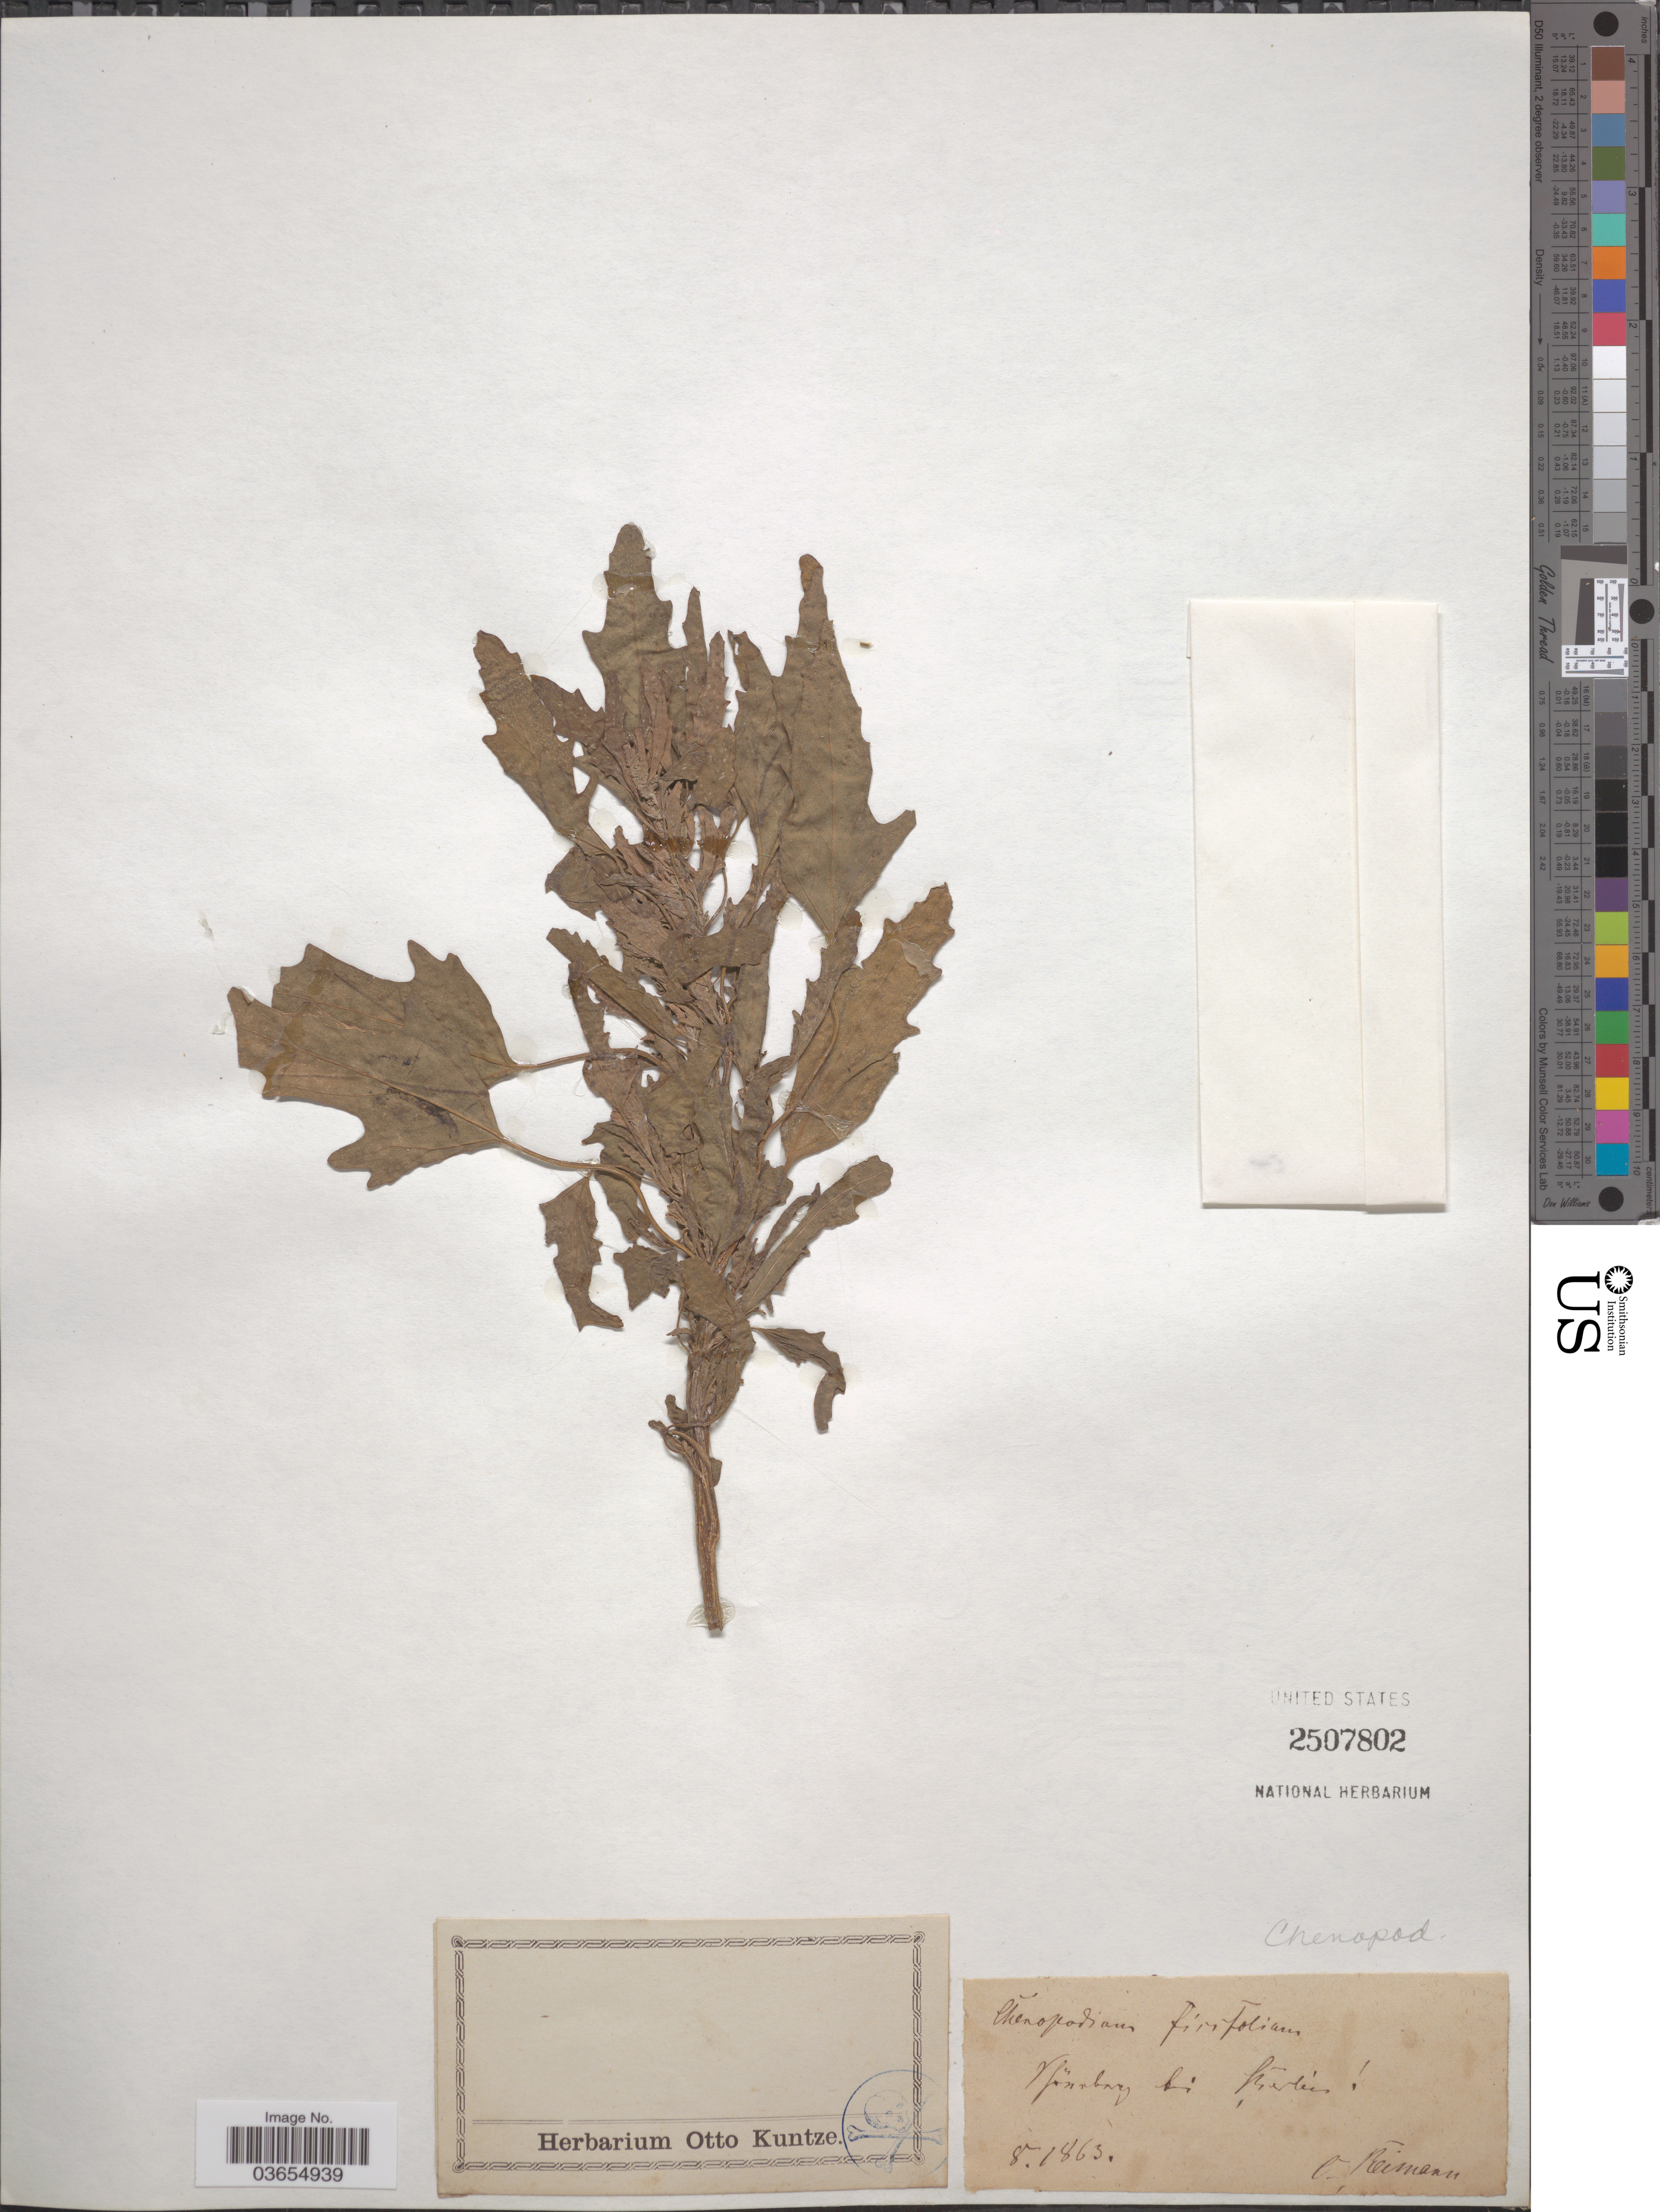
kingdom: Plantae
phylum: Tracheophyta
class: Magnoliopsida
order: Caryophyllales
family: Amaranthaceae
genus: Chenopodium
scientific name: Chenopodium ficifolium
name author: Sm.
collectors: C. Reimann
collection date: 1863-08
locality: Vjõnrburg bei Bertus. [interpreted]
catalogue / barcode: US 2507802